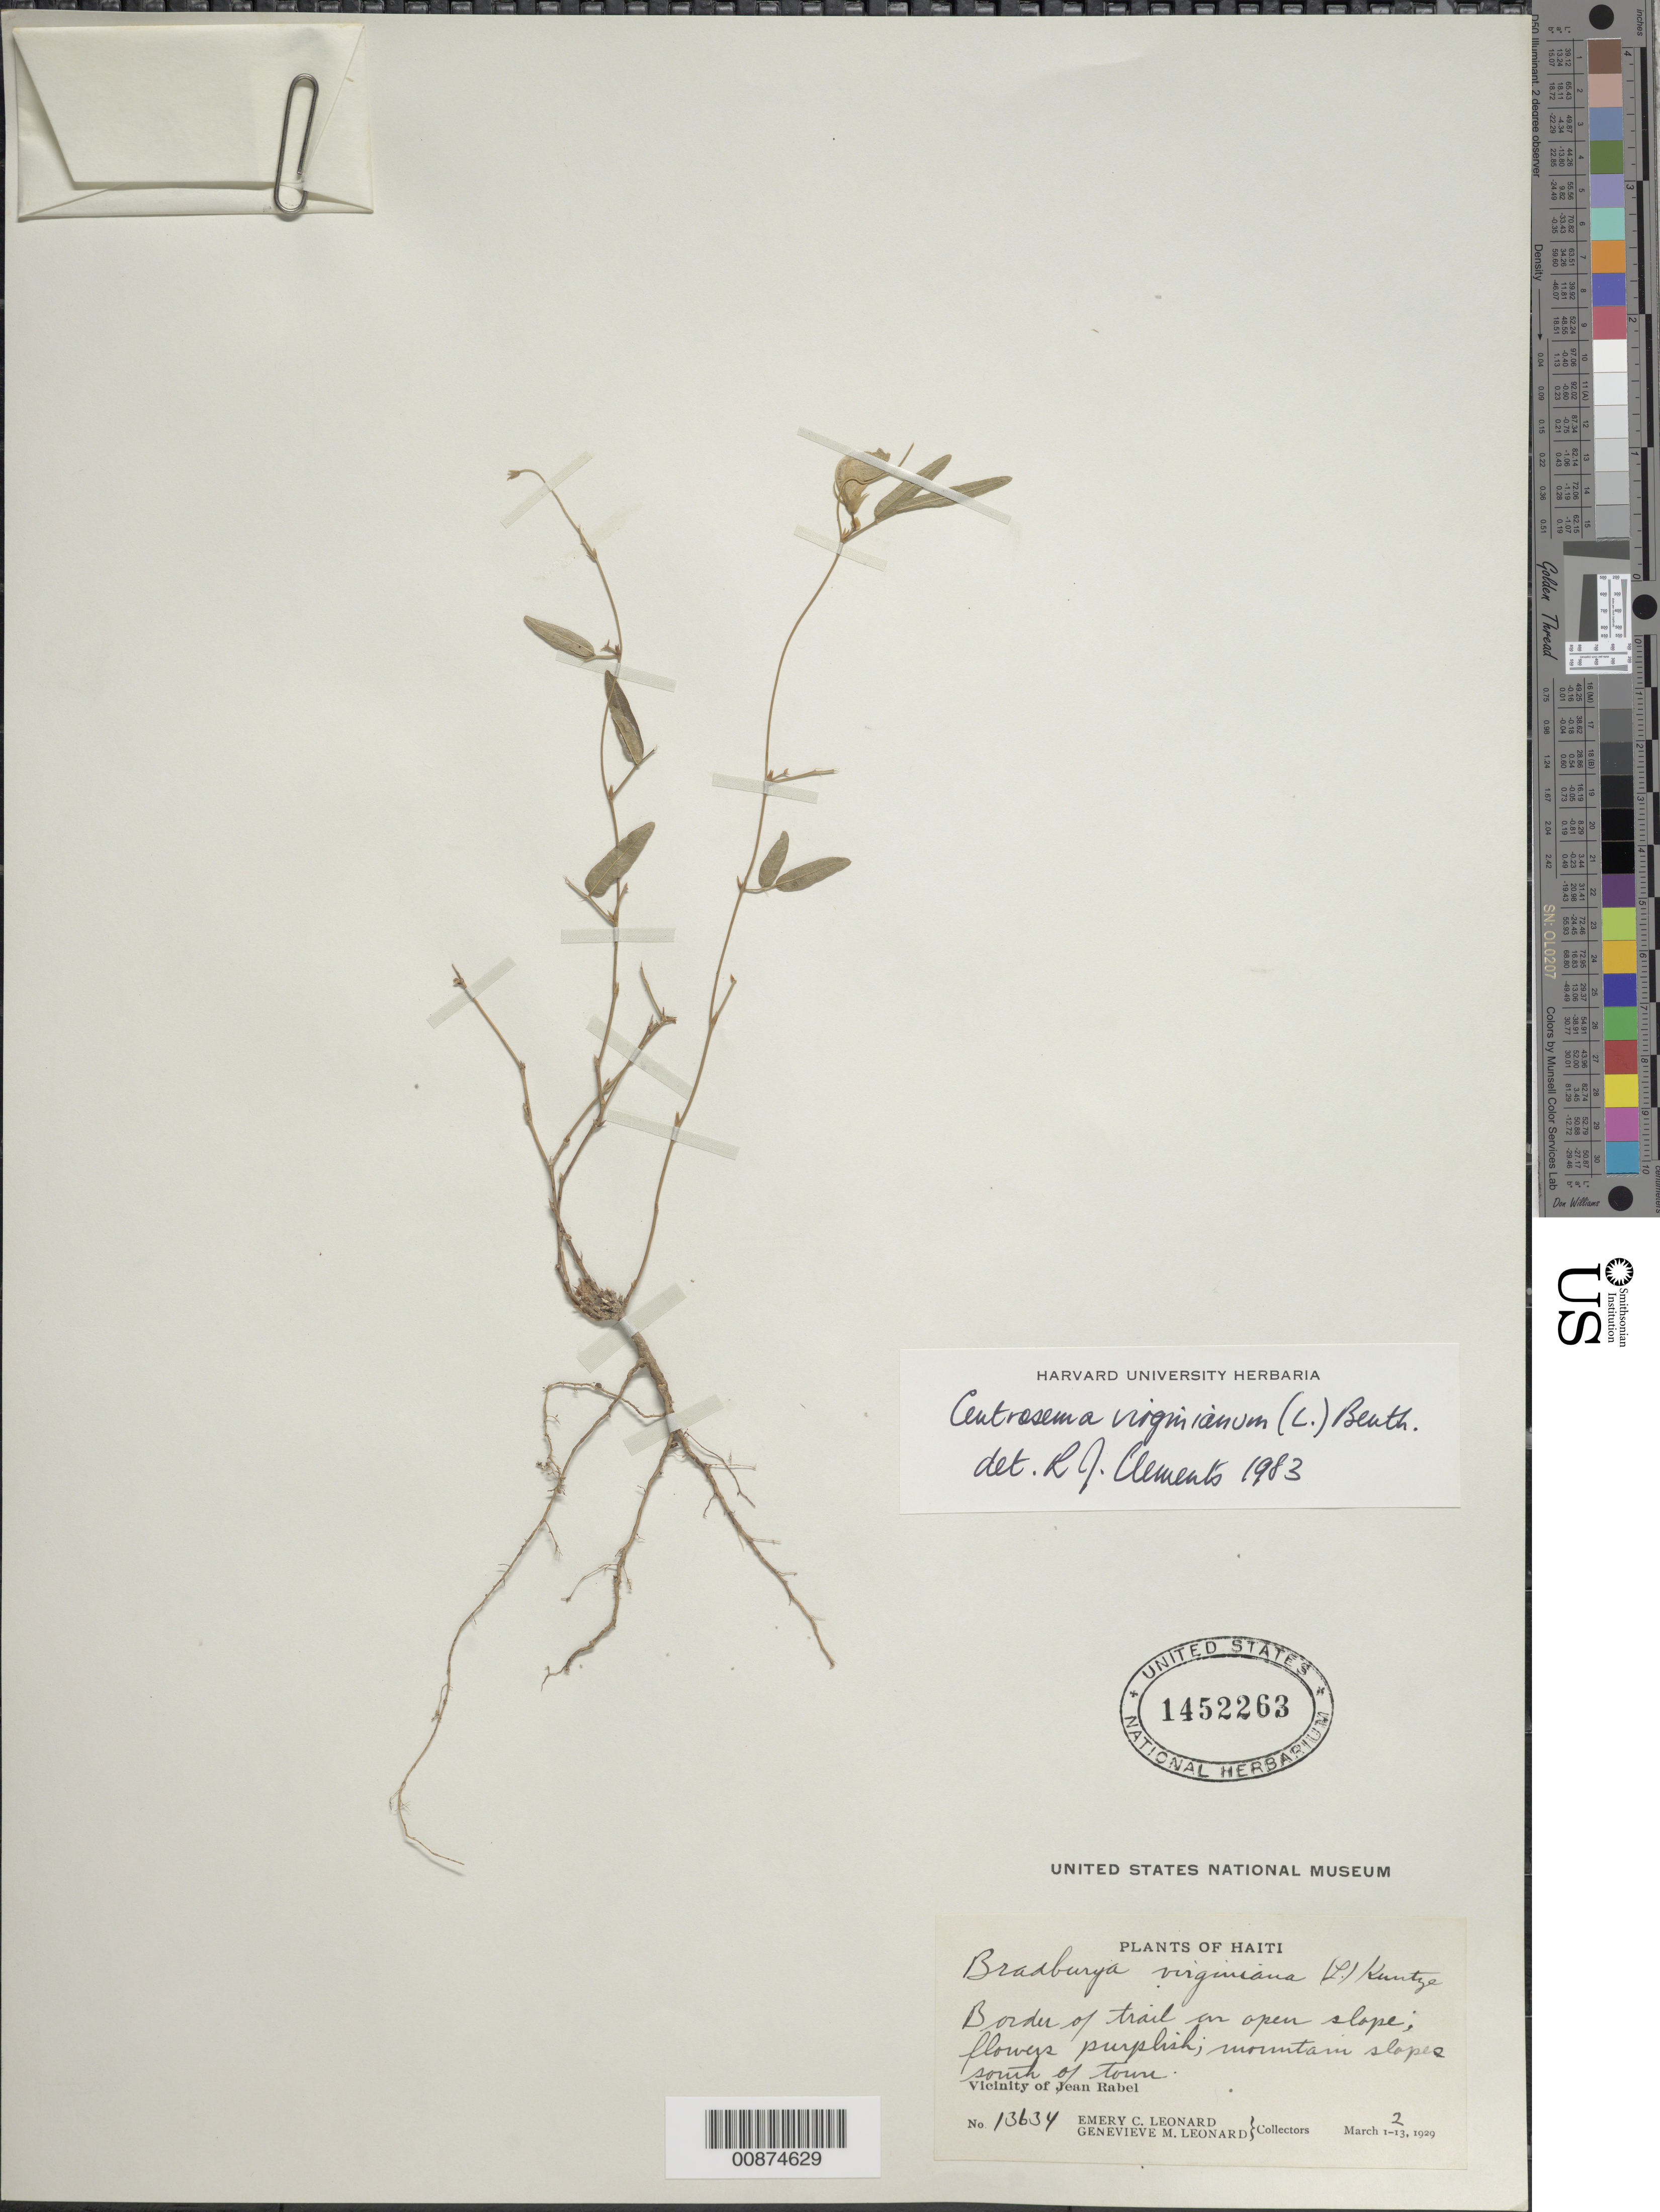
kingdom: Plantae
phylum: Tracheophyta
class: Magnoliopsida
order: Fabales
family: Fabaceae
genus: Centrosema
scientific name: Centrosema virginianum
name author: (L.) Benth.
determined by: Clements, R. J.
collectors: E. C. Leonard & G. M. Leonard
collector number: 13634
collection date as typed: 02 Mar 1929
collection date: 1929-03-02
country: Haiti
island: Hispaniola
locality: Mountain slopes south of Jean Rabel.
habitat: Border of trail on open slopes.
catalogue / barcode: US 1452263